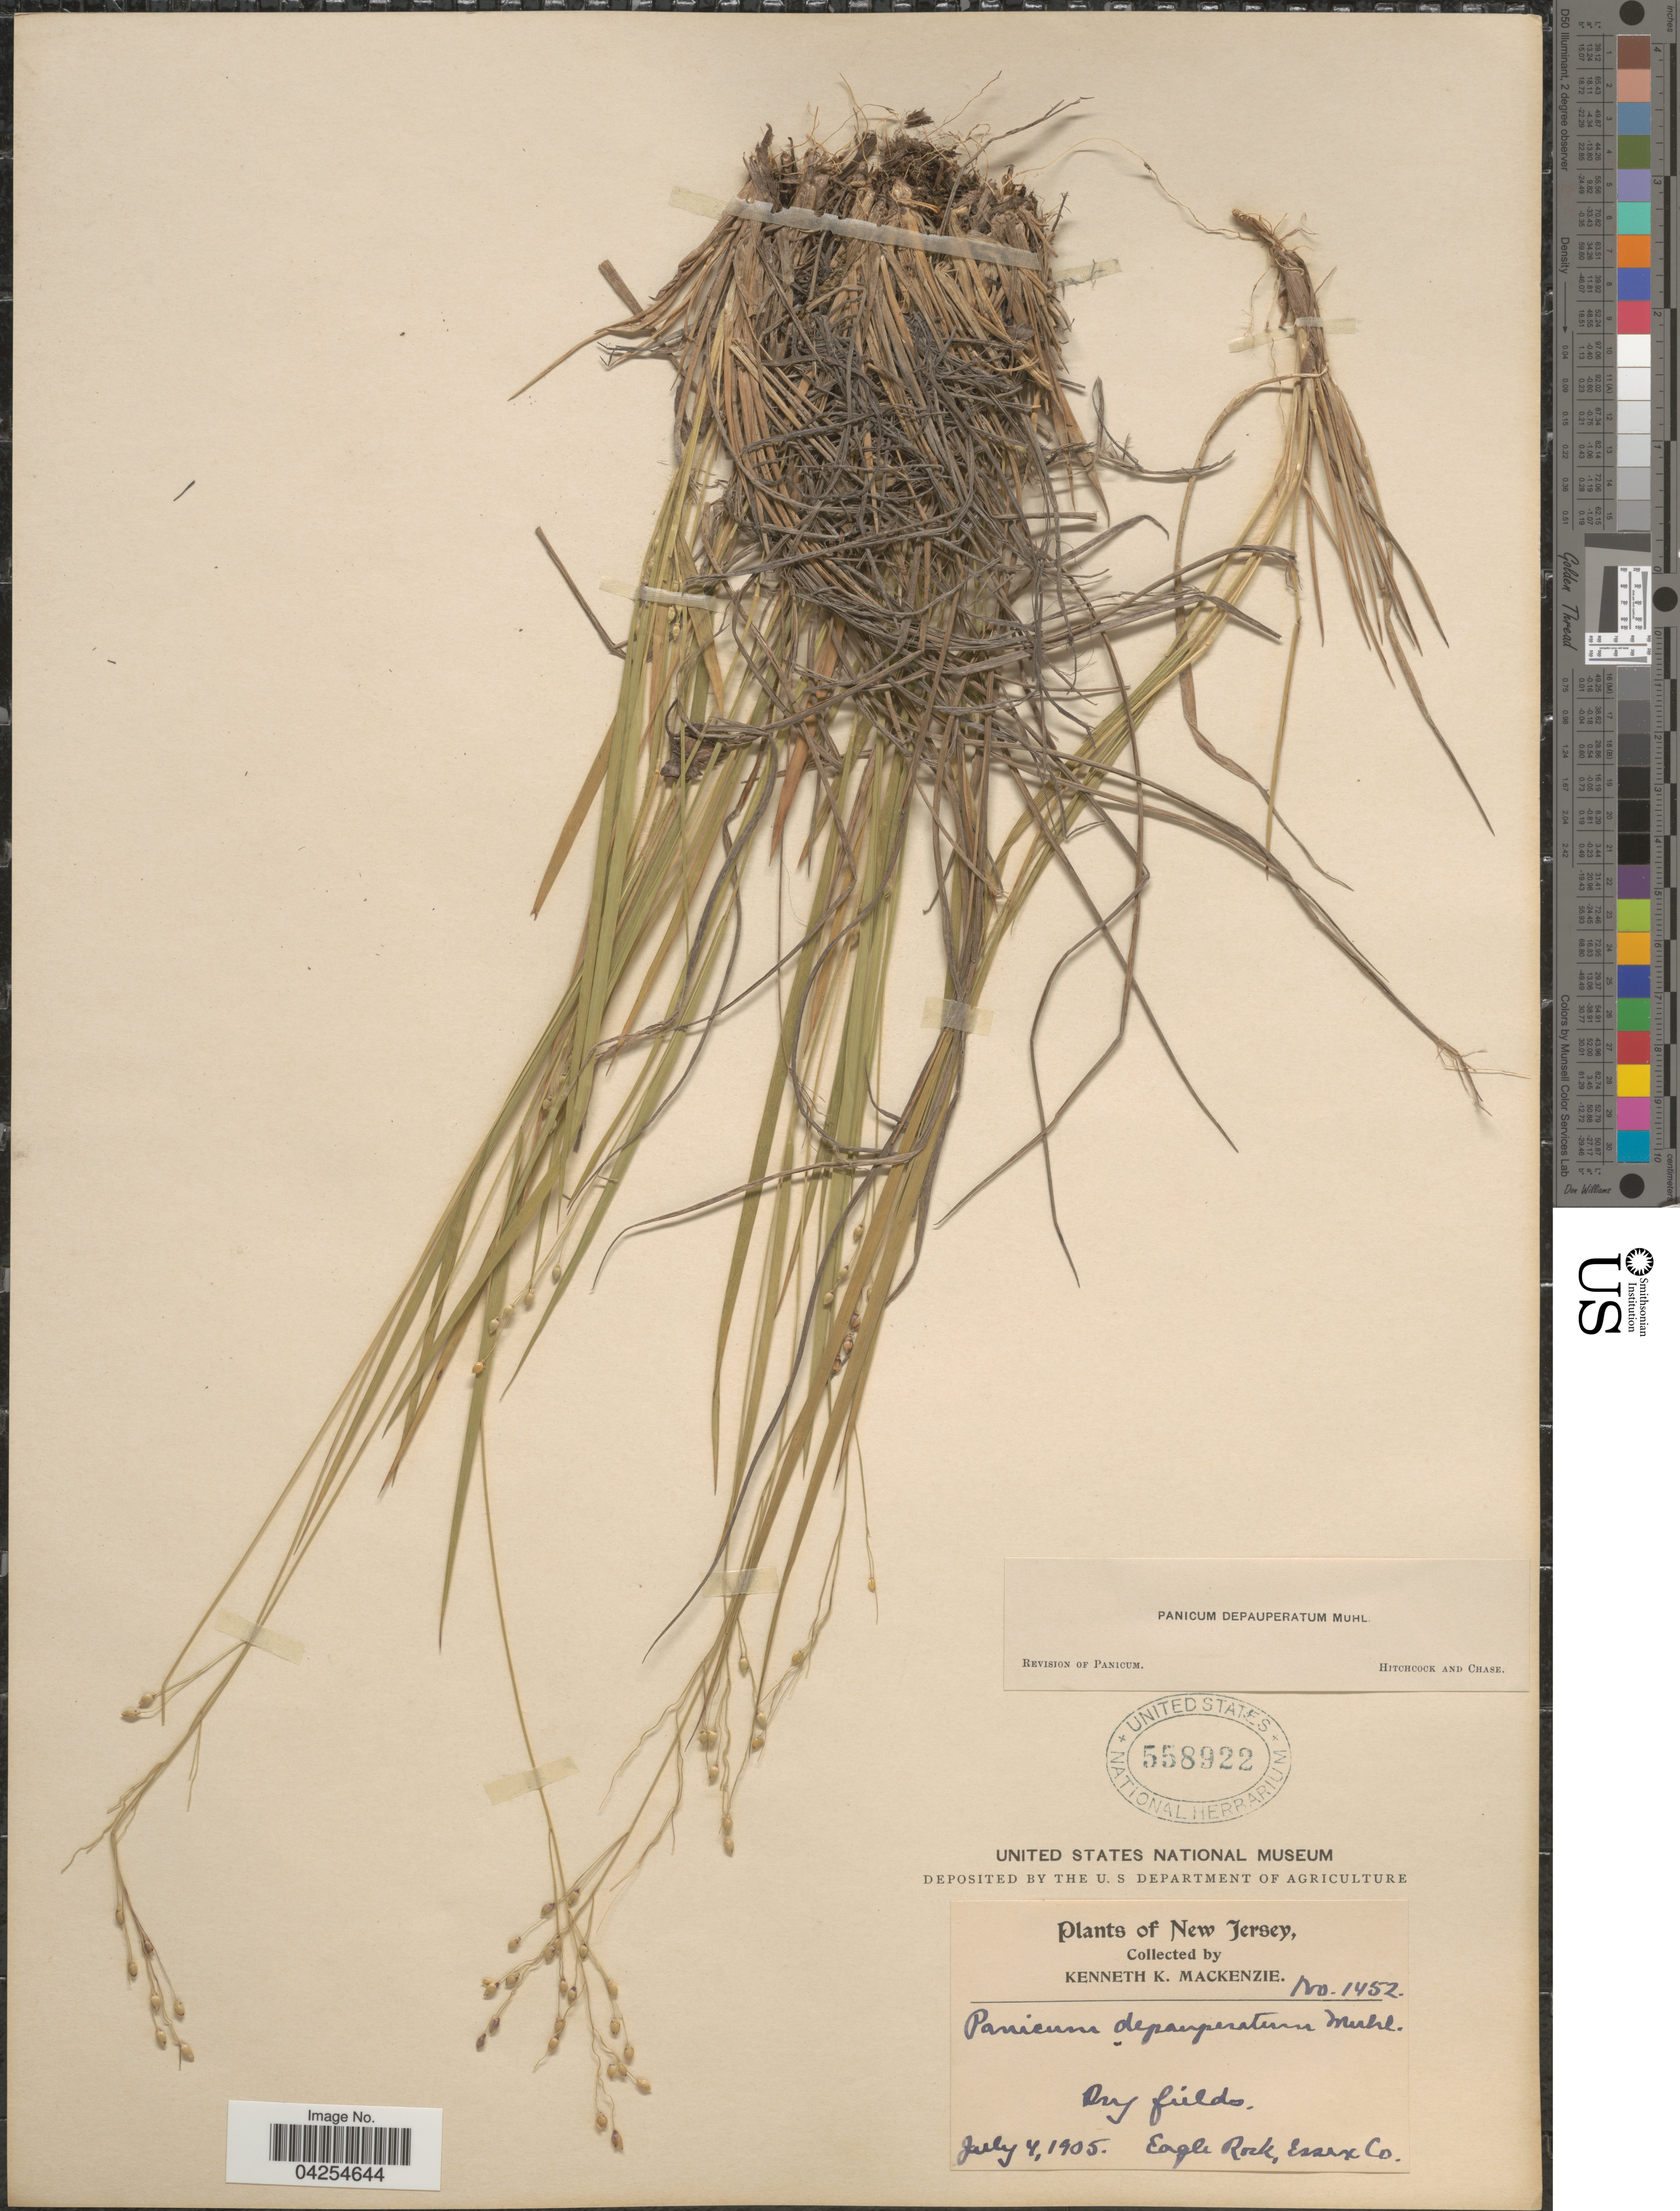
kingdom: Plantae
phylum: Tracheophyta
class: Liliopsida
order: Poales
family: Poaceae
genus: Dichanthelium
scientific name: Dichanthelium depauperatum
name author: (Muhl.) Gould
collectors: K. K. Mackenzie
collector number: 1452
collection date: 1905-07-04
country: United States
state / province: New Jersey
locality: Eagle Rock, Essex Co.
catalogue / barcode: US 558922